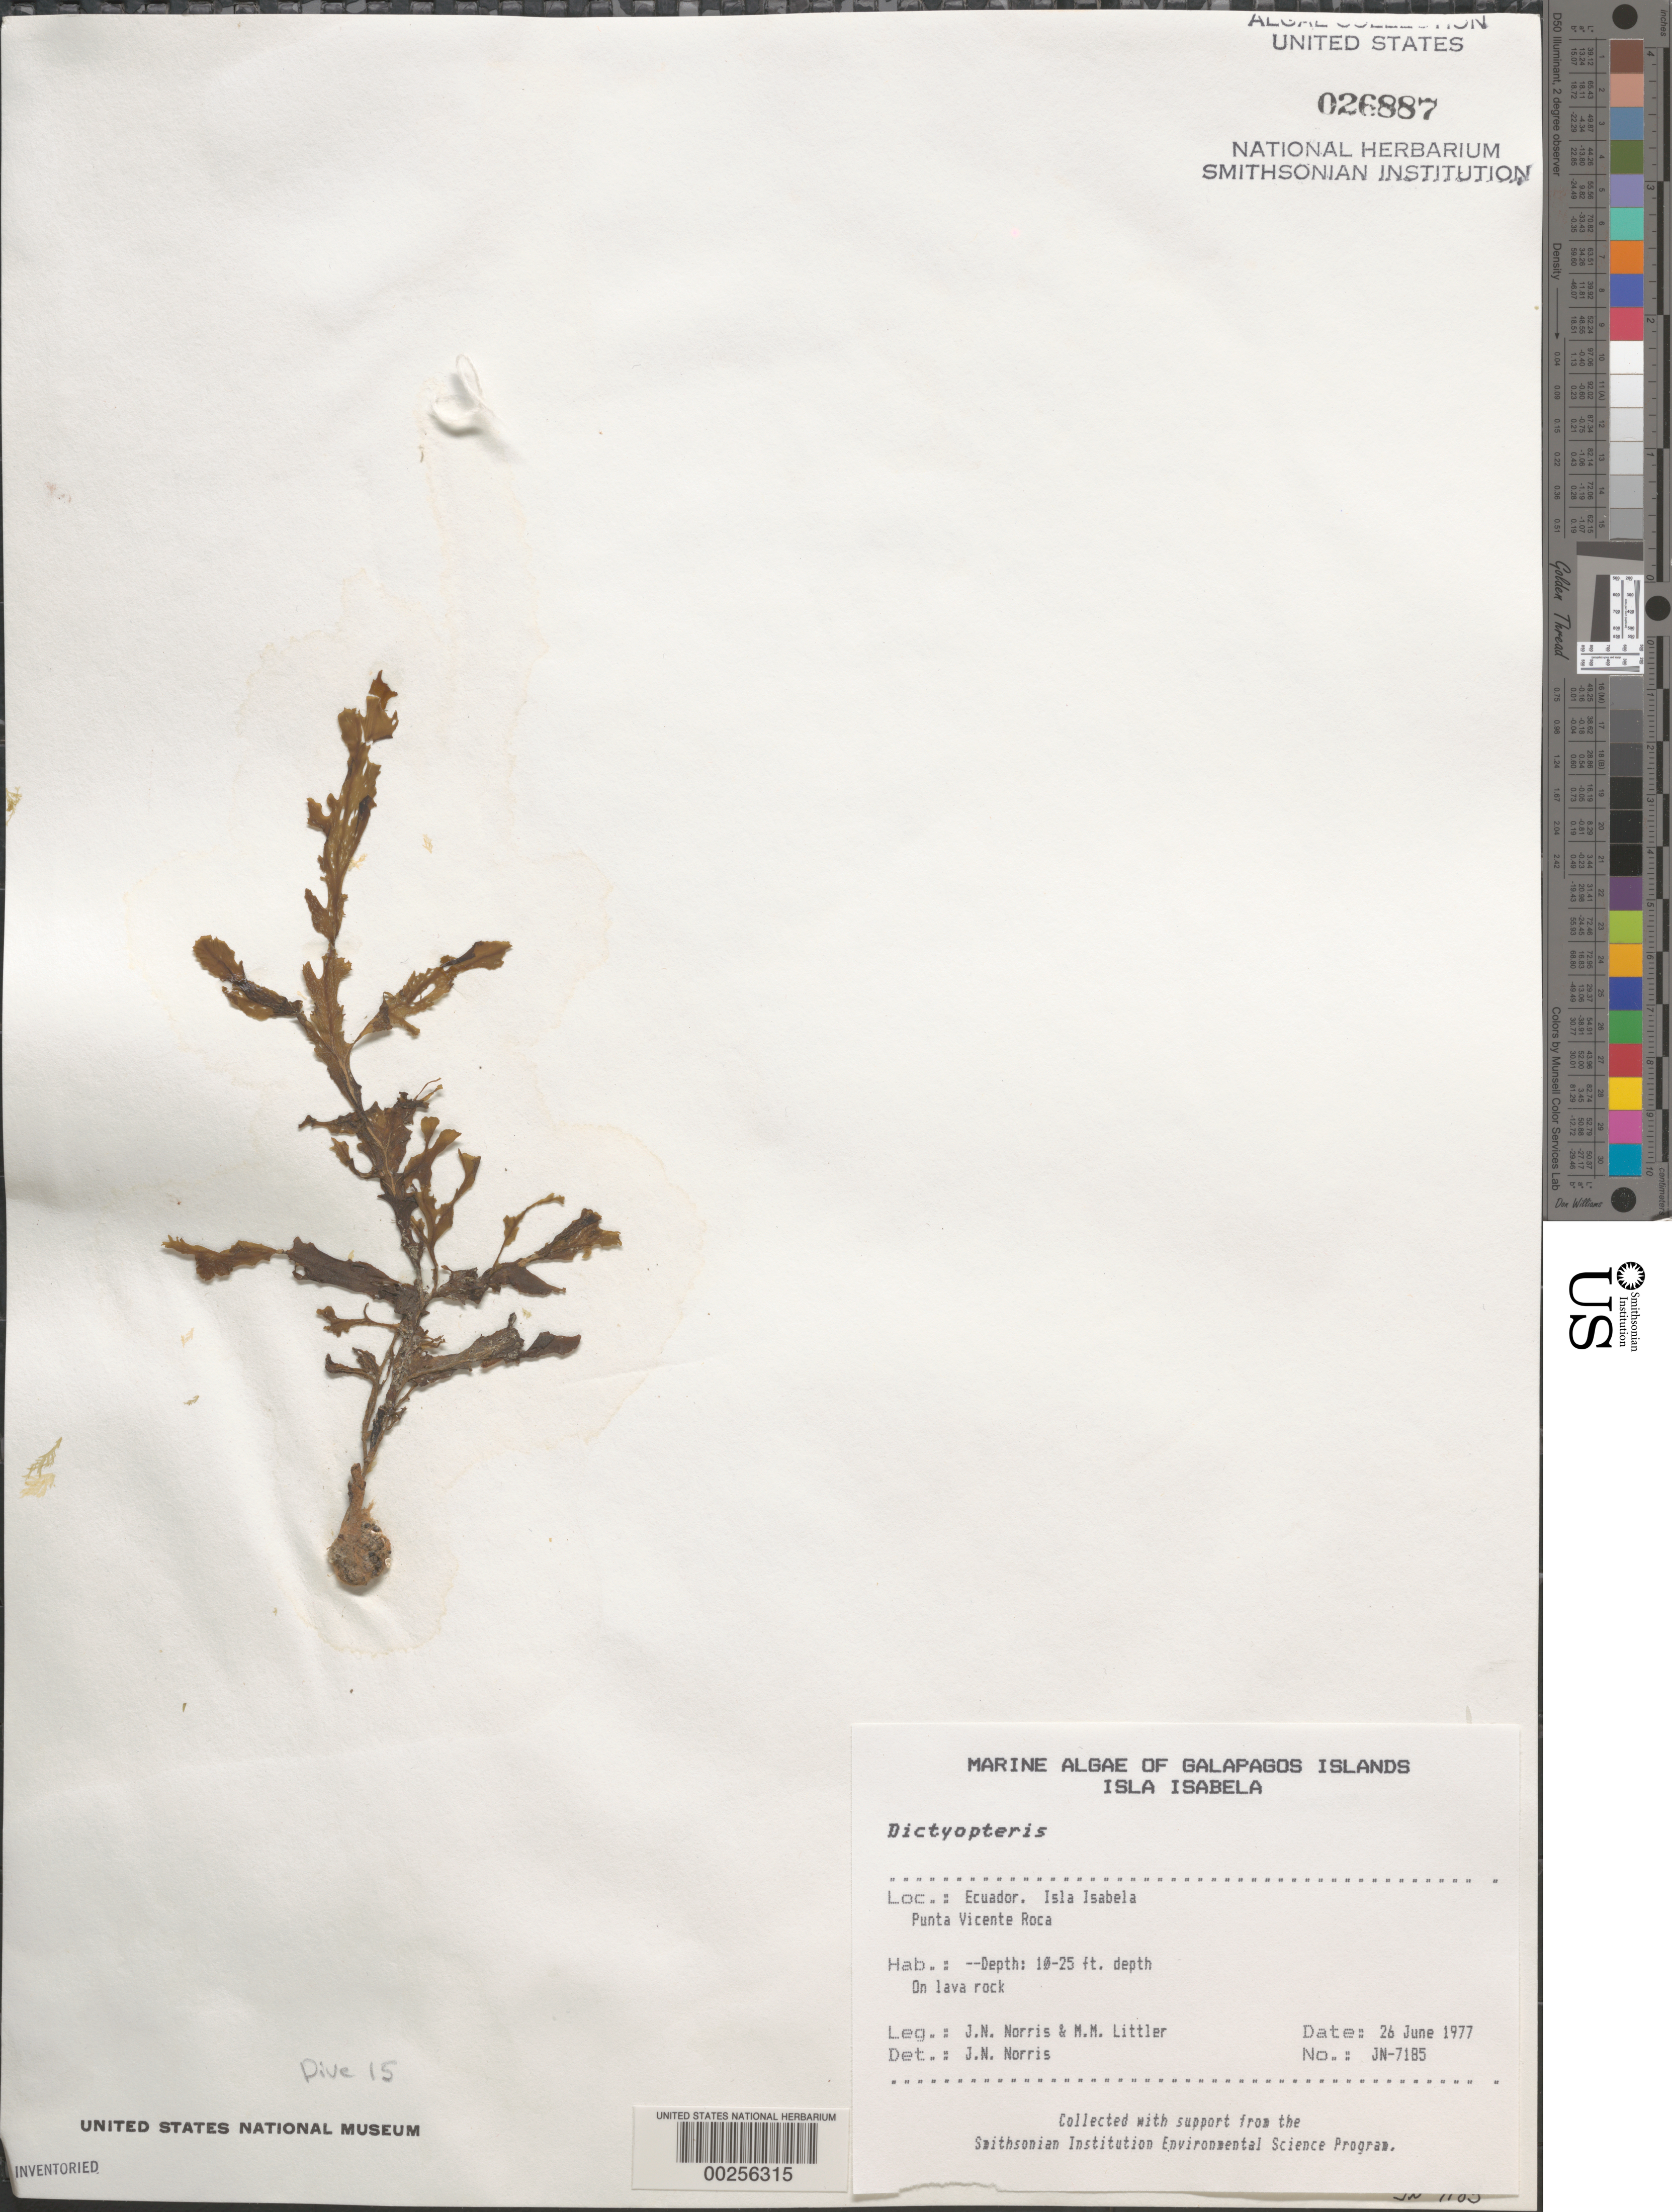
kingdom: Chromista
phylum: Ochrophyta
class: Phaeophyceae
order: Dictyotales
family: Dictyotaceae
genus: Dictyopteris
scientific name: Dictyopteris sp.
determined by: Norris, James N.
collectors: J. N. Norris & M. M. Littler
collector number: JN-7185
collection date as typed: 26 Jun 1977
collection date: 1977-06-26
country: Ecuador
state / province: Colón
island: Isabela [Albemarle]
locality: Punta Vicente Roca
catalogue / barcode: US 26887